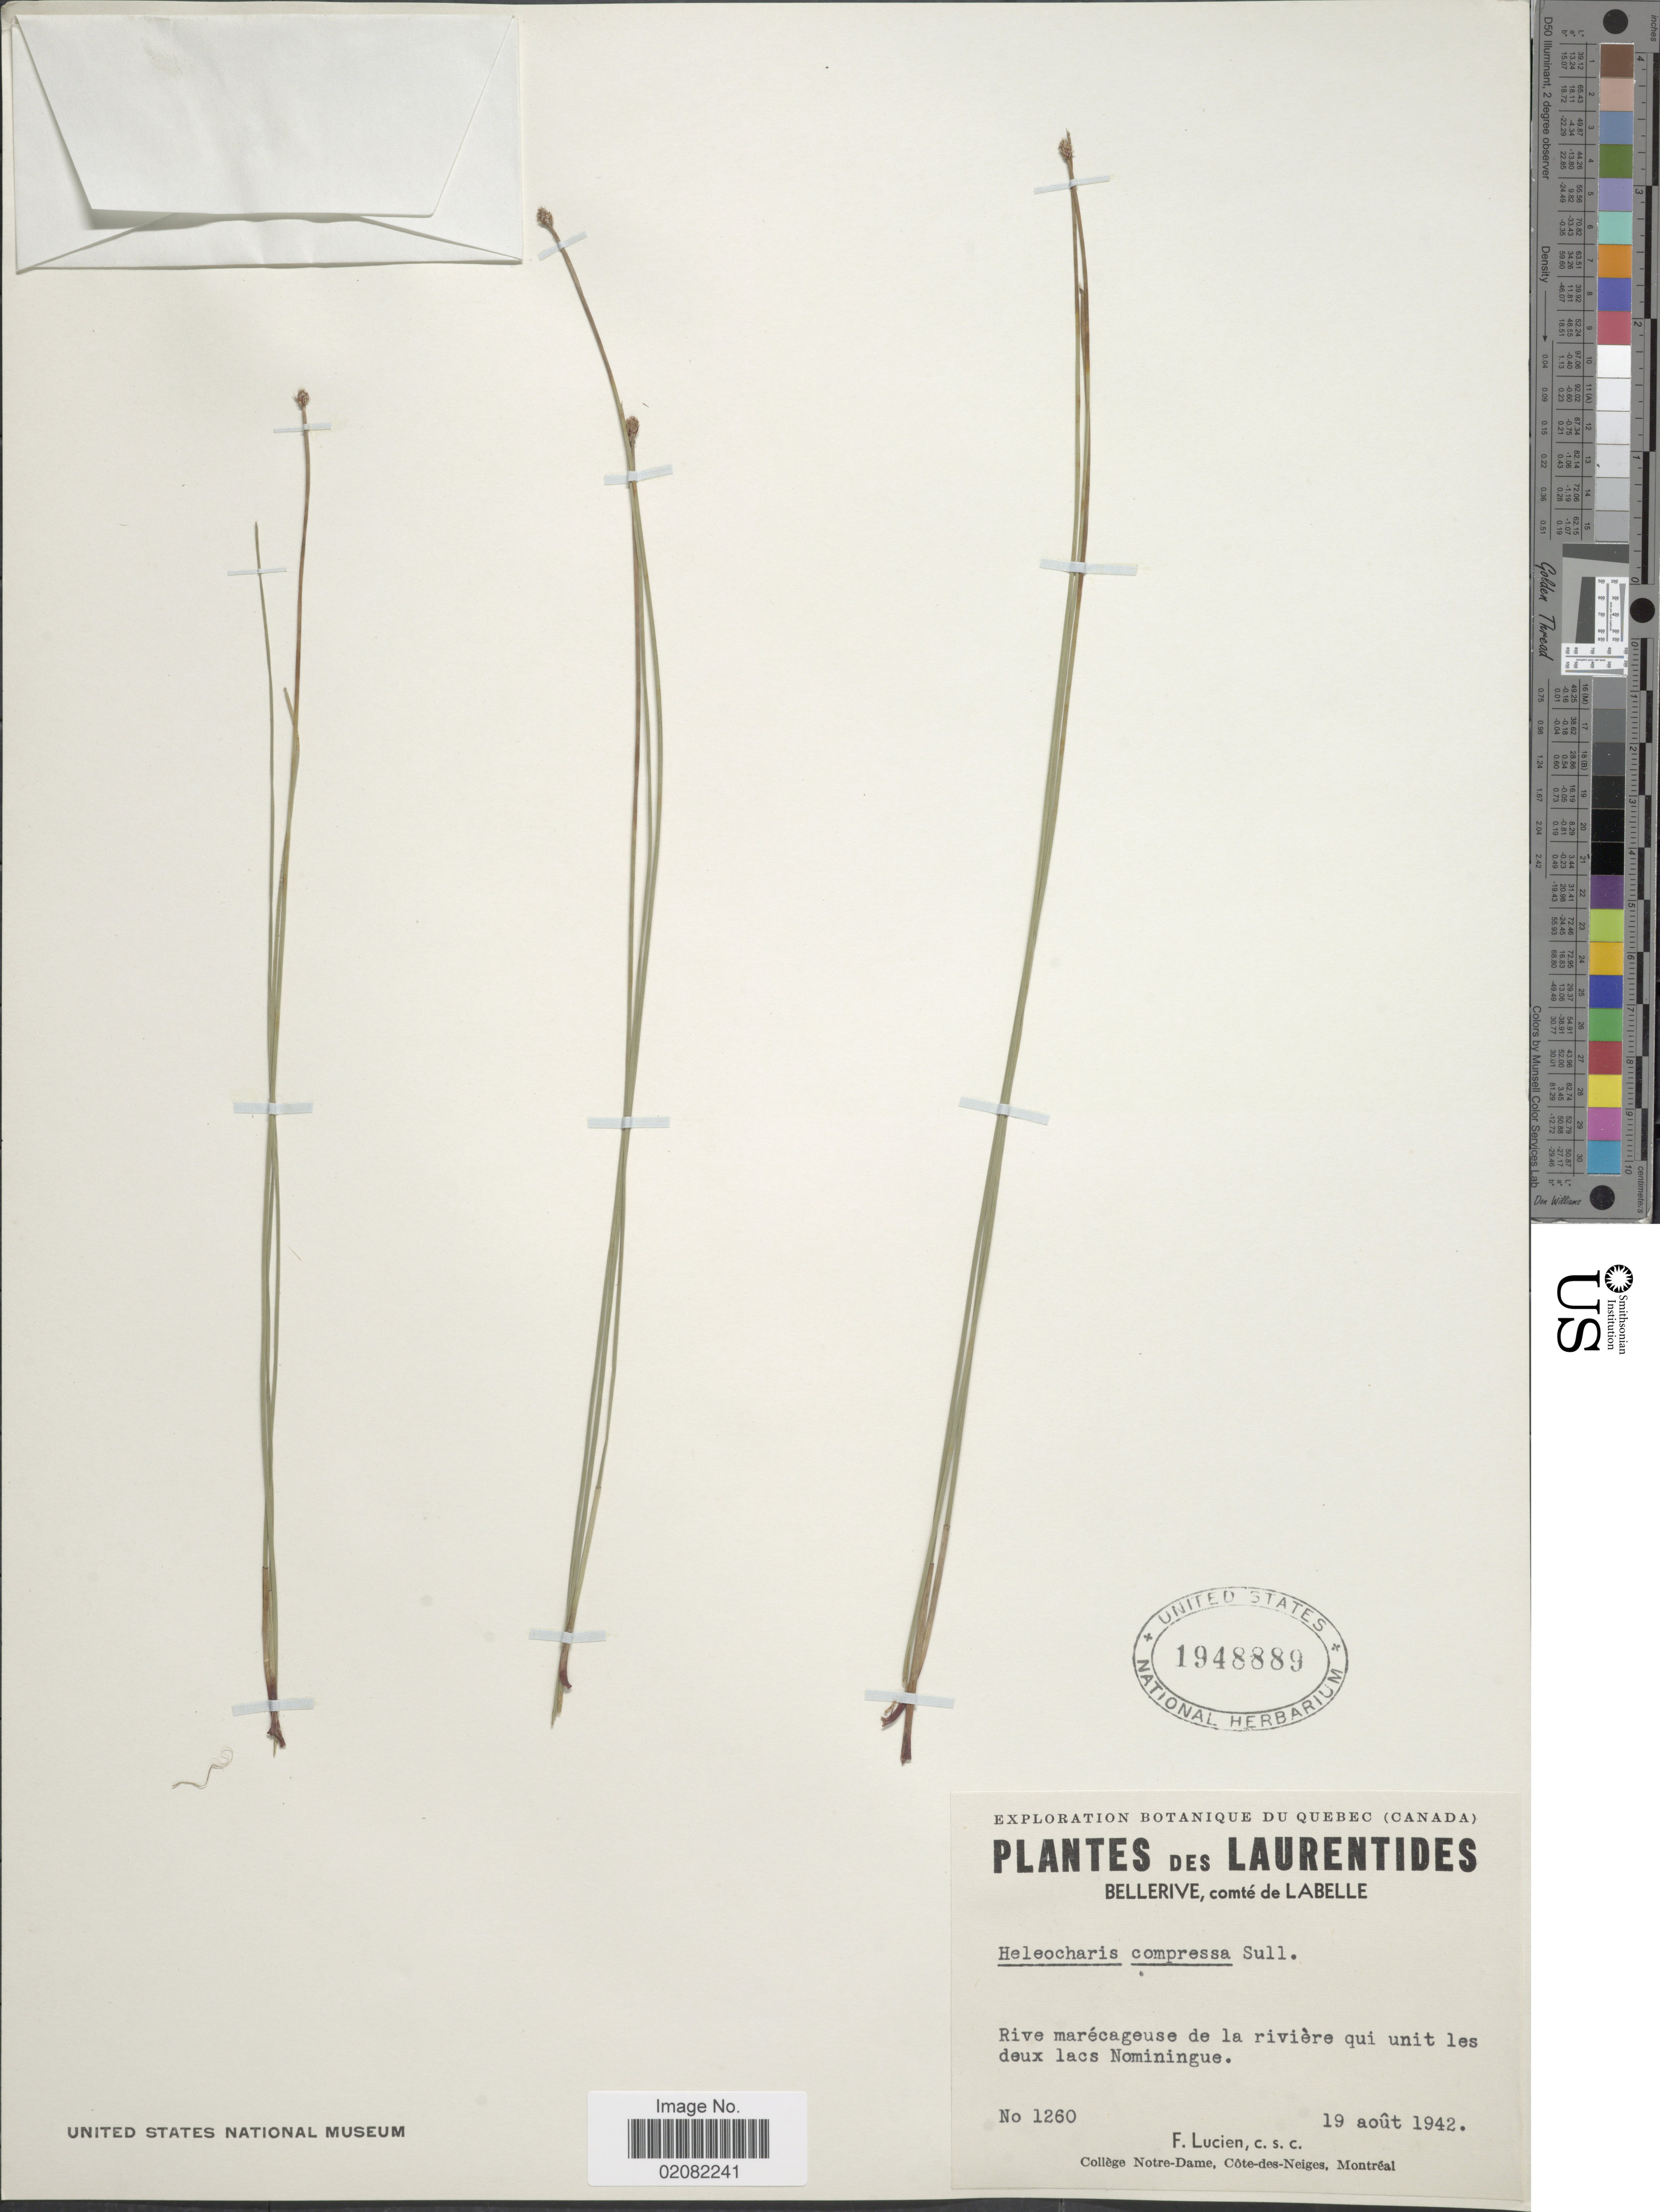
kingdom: Plantae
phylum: Tracheophyta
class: Liliopsida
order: Poales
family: Cyperaceae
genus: Eleocharis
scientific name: Eleocharis compressa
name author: Sull.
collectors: F. Lucien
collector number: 1260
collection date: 1942-08-19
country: Canada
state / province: Quebec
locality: Des laurentides, Bellerive, comte de Labelle, Rive marecageuse de la riviere qui unit les deux lacs Nominingue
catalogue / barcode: US 1948889